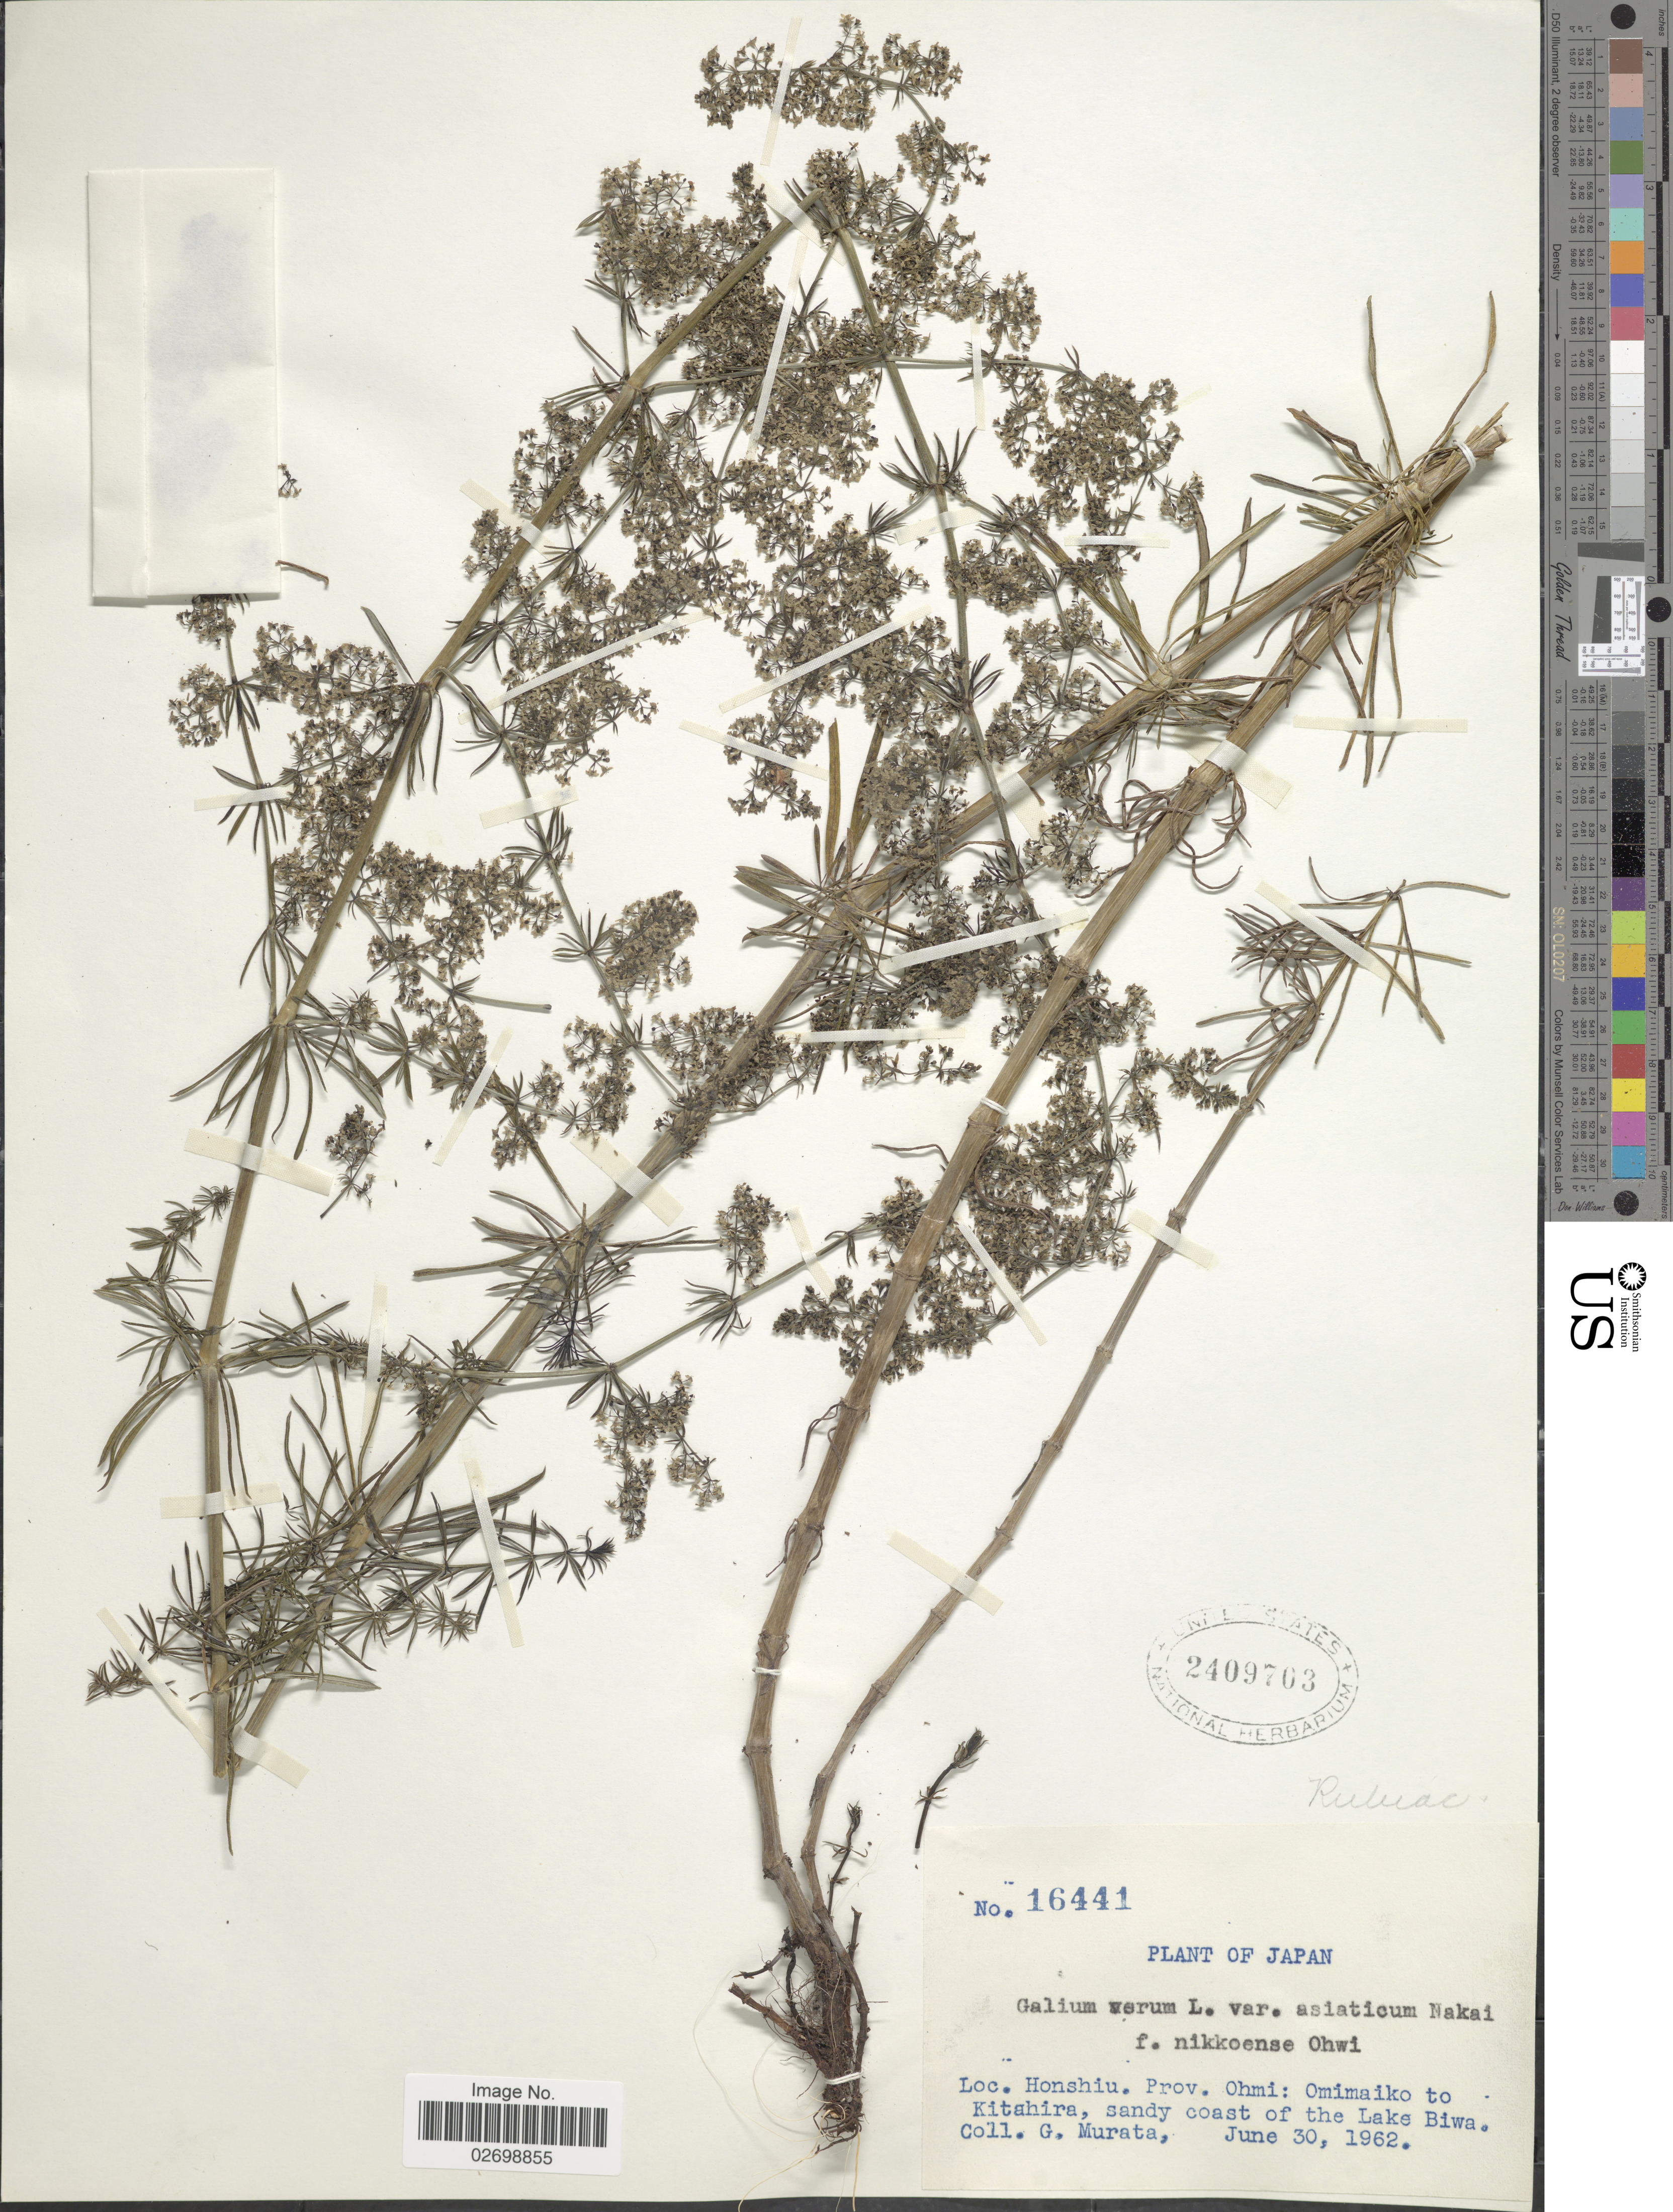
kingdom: Plantae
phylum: Tracheophyta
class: Magnoliopsida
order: Gentianales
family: Rubiaceae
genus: Galium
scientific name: Galium verum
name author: L.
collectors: G. Murata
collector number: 16441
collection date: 1962-06-30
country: Japan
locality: Honsiu. Prov. Ohmi: Omimaiko to Kitahira, coast of the Lake Biwa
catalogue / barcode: US 2409703